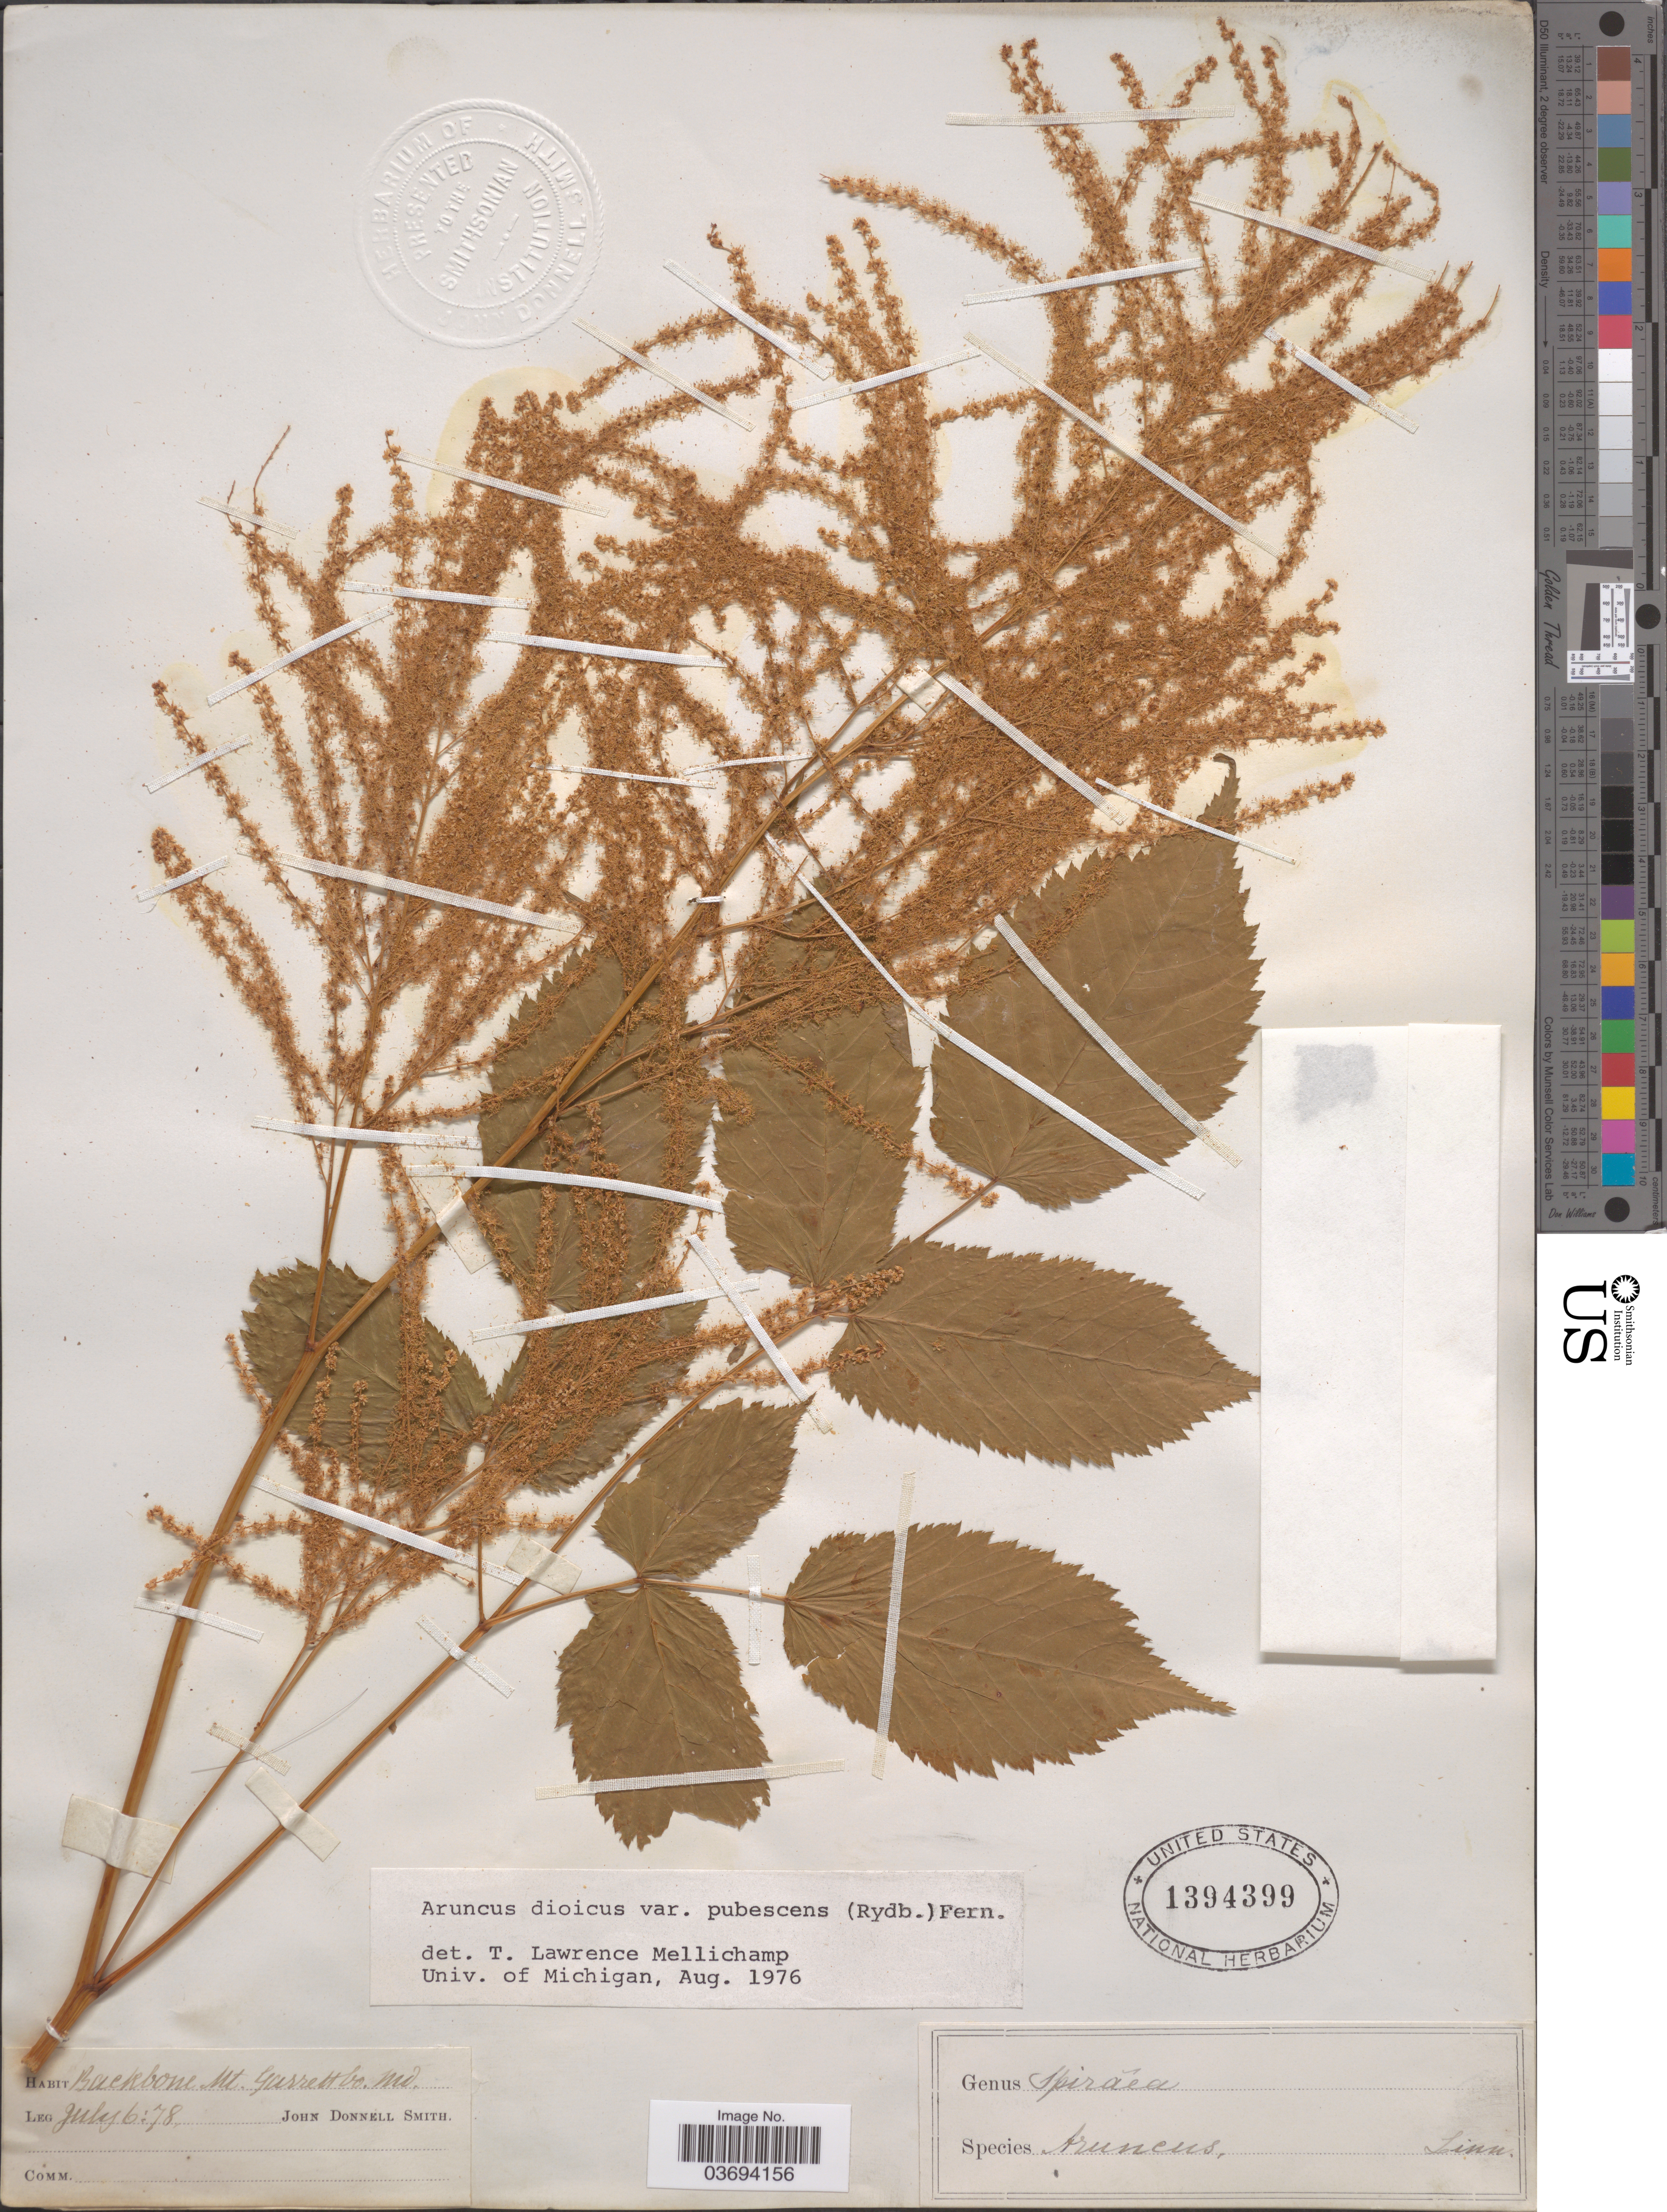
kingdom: Plantae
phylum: Tracheophyta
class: Magnoliopsida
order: Rosales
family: Rosaceae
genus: Aruncus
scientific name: Aruncus dioicus var. pubescens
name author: (Rydb.) Fernald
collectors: J. Donnell Smith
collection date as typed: Transcribed d/m/y: 6/7/78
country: United States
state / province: Maryland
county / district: Garrett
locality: Backbone Mt. Garrett Co.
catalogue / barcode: US 1394399